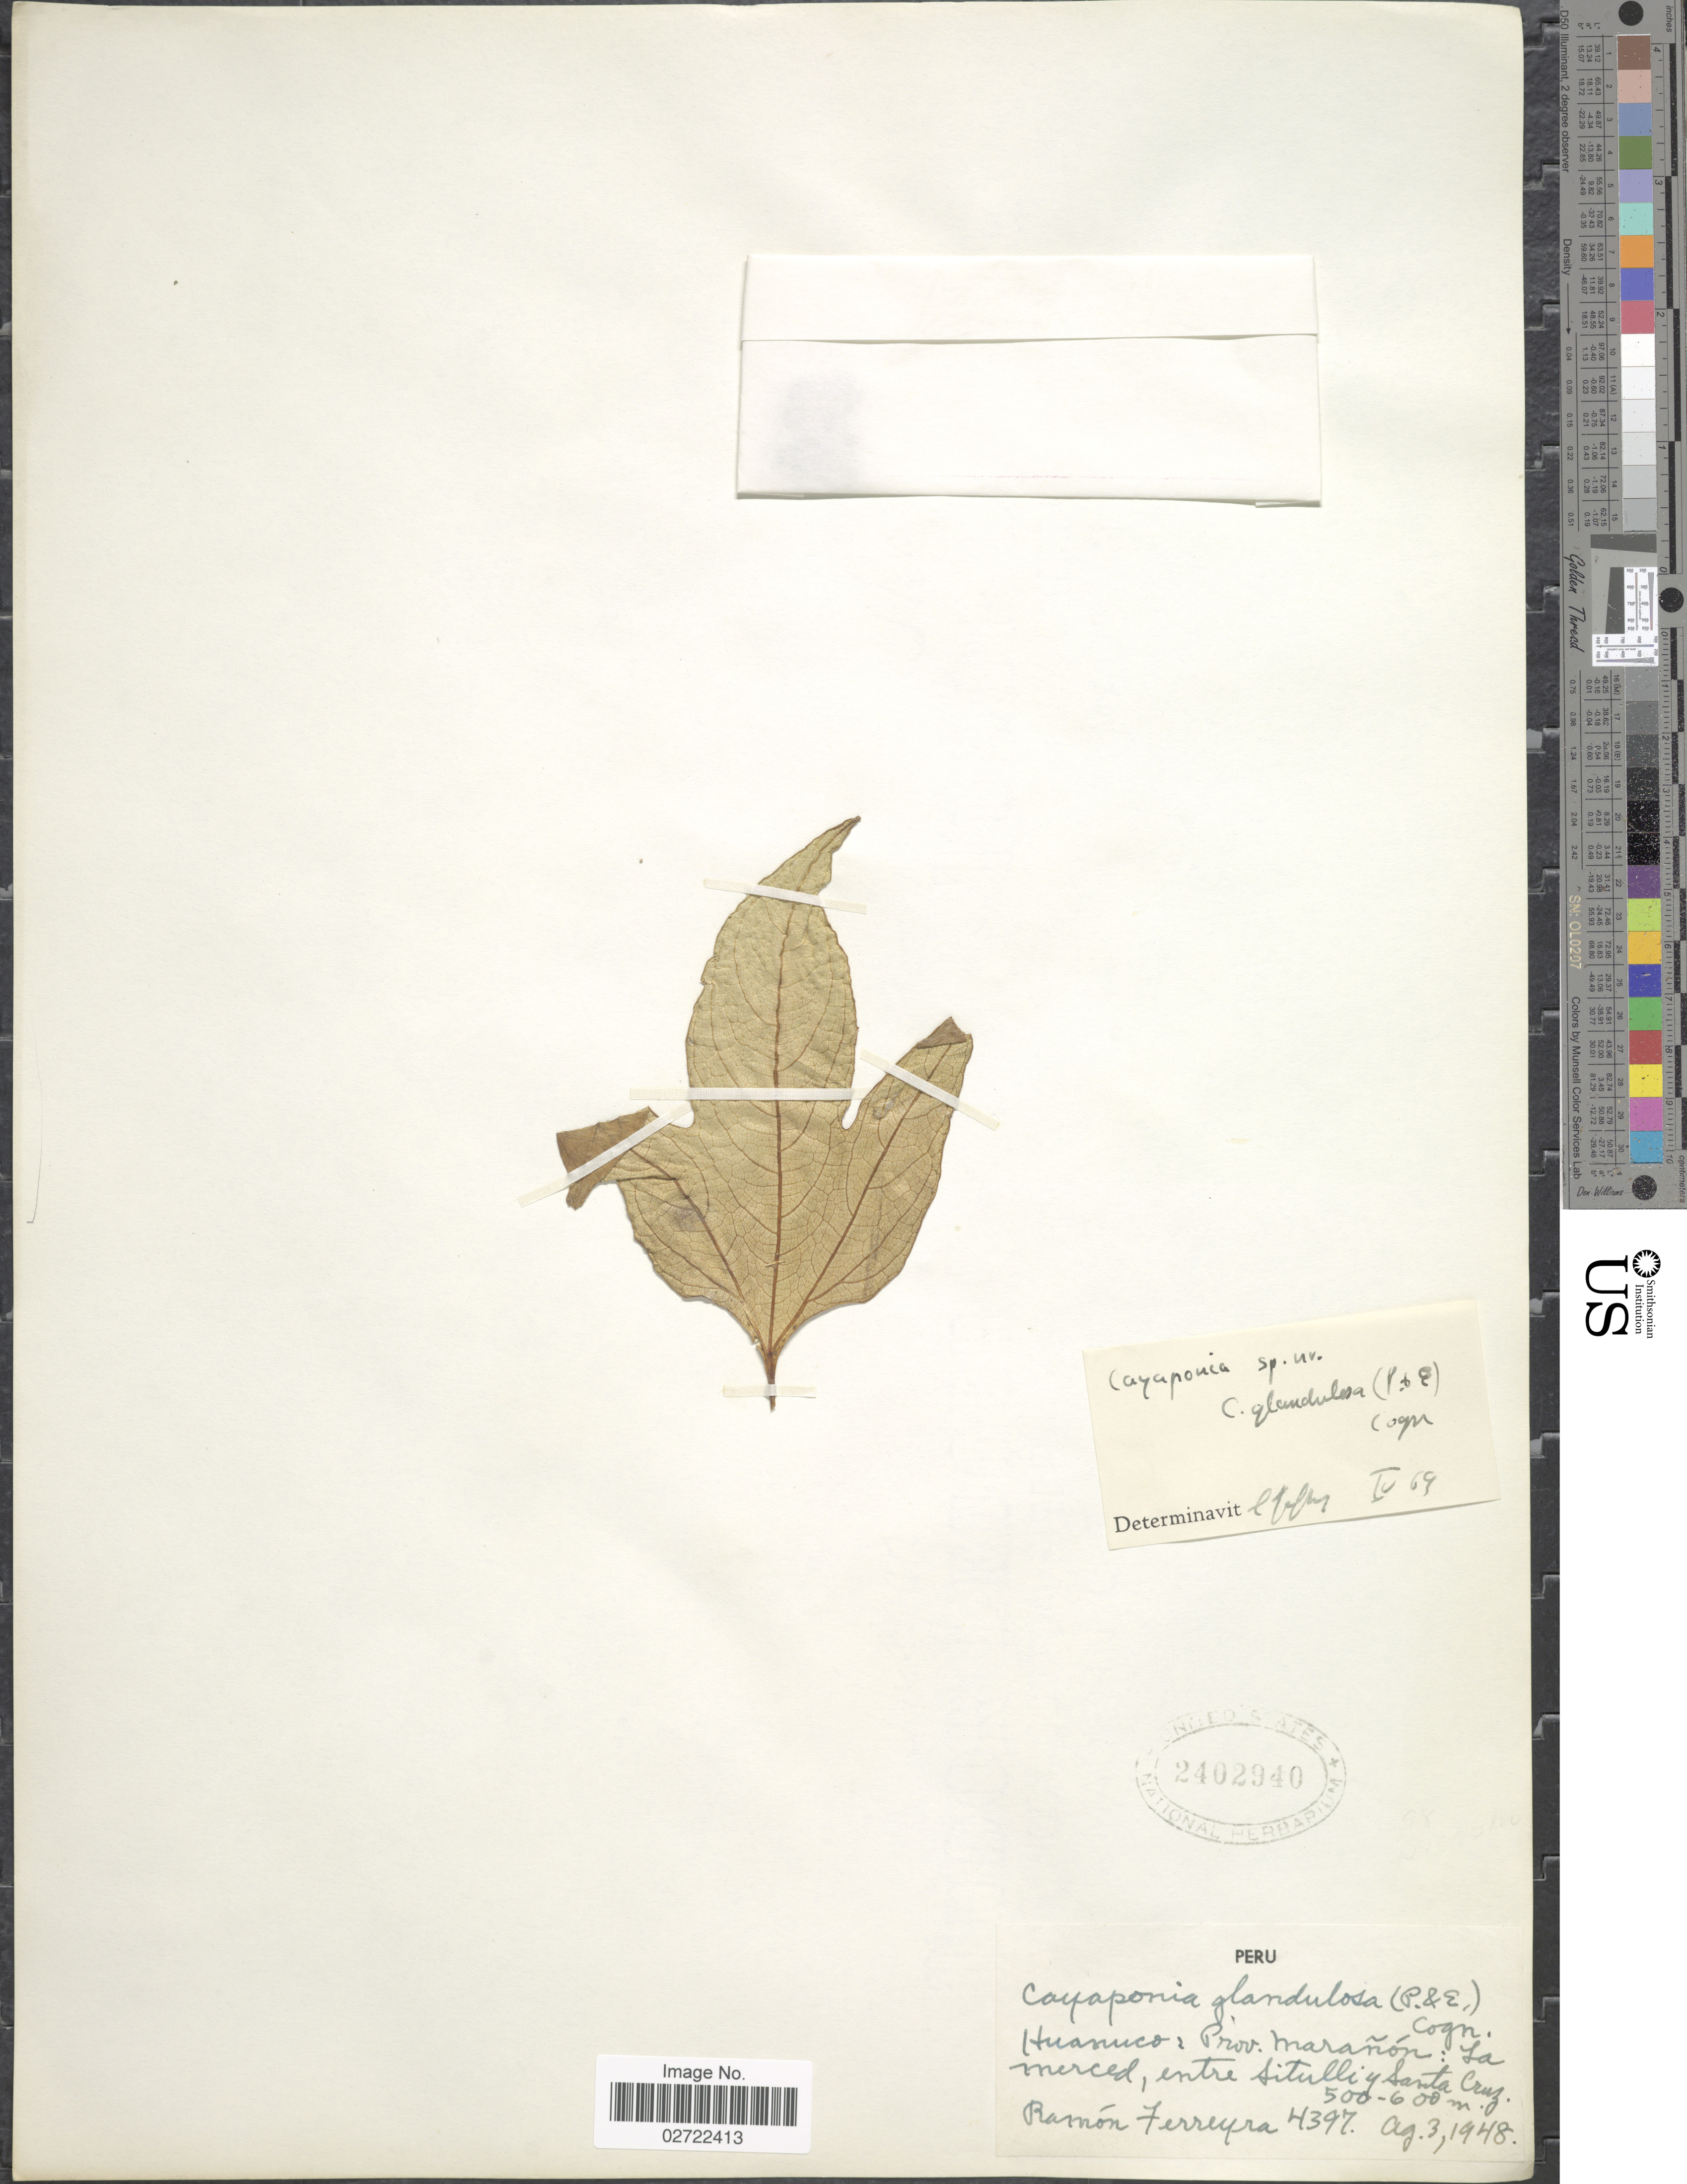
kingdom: Plantae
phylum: Tracheophyta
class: Magnoliopsida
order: Cucurbitales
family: Cucurbitaceae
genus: Cayaponia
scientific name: Cayaponia glandulosa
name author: (Poepp. & Endl.) Cogn.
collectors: R. A. Ferreyra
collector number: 4397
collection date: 1948-08-03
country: Peru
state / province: Huánuco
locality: Prov. Marañón: La merced, entre situlli y Santa Cruz.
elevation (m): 500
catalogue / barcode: US 2402940